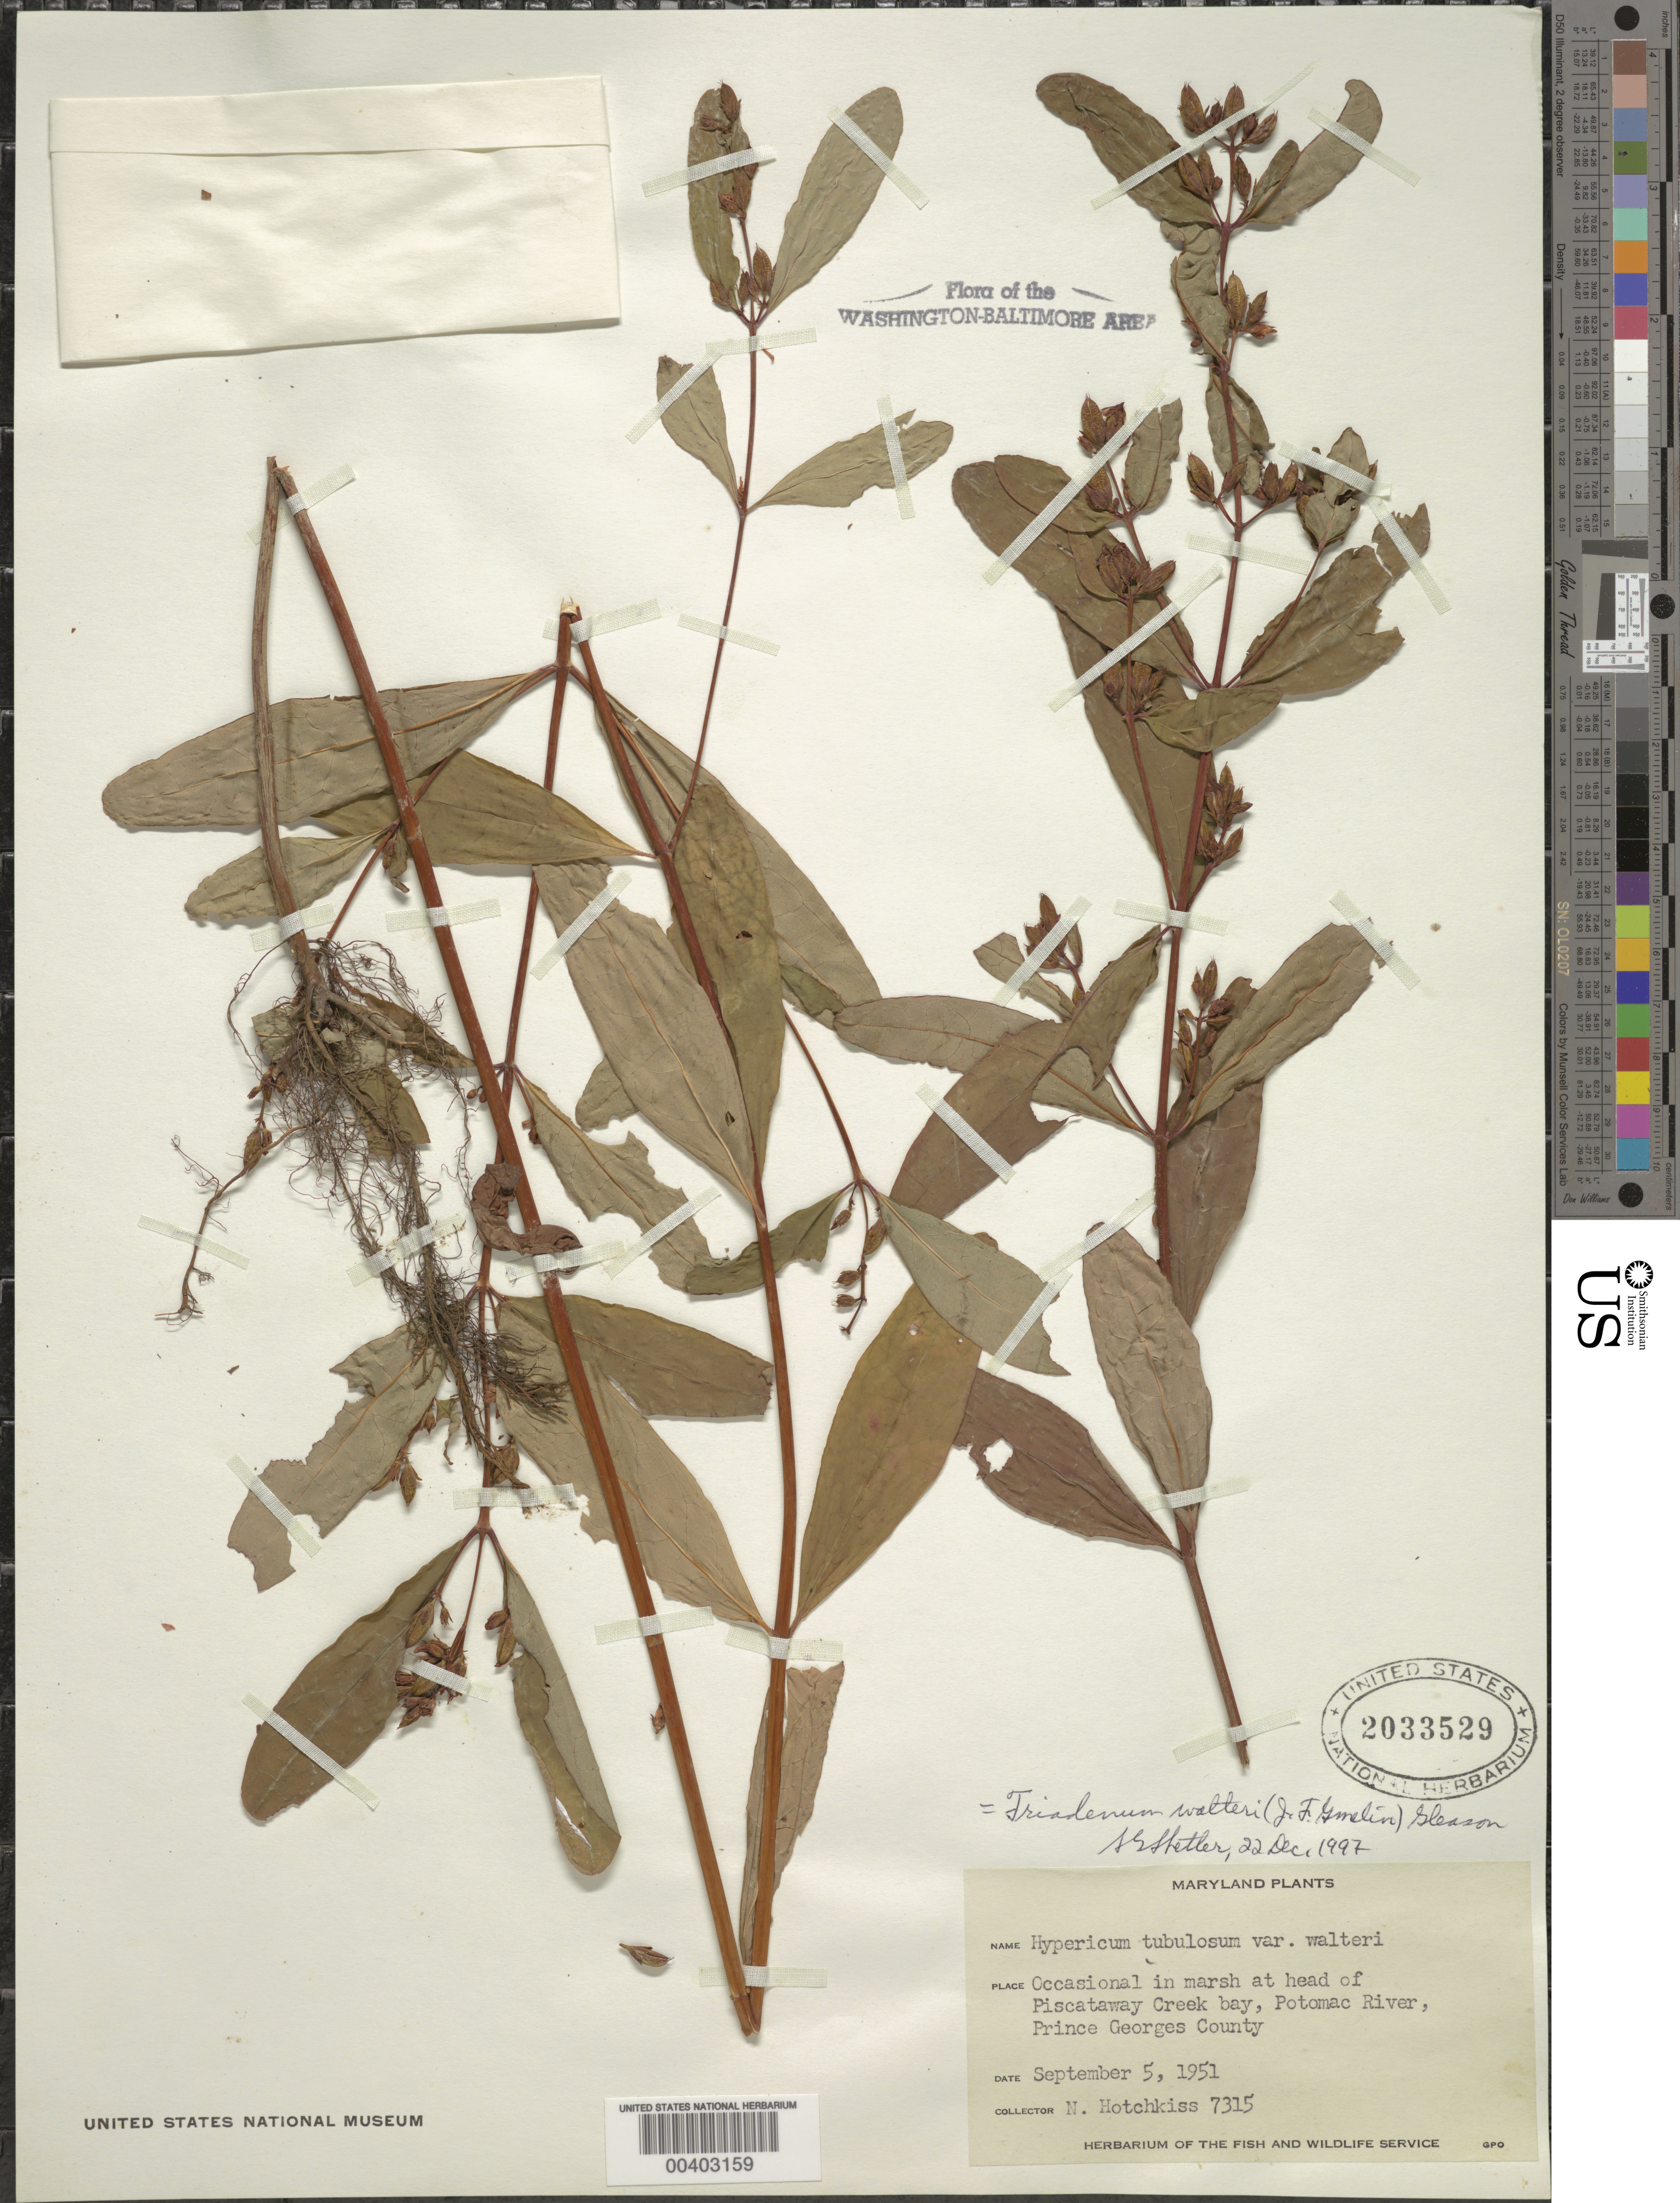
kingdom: Plantae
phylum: Tracheophyta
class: Magnoliopsida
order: Malpighiales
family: Hypericaceae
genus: Triadenum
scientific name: Triadenum walteri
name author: (J.F. Gmel.) Gleason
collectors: N. Hotchkiss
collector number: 7315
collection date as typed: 05 Sep 1951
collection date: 1951-09-05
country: United States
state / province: Maryland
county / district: Prince George's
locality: Piscataway Creek Bay, Potomac River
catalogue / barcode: US 2033529